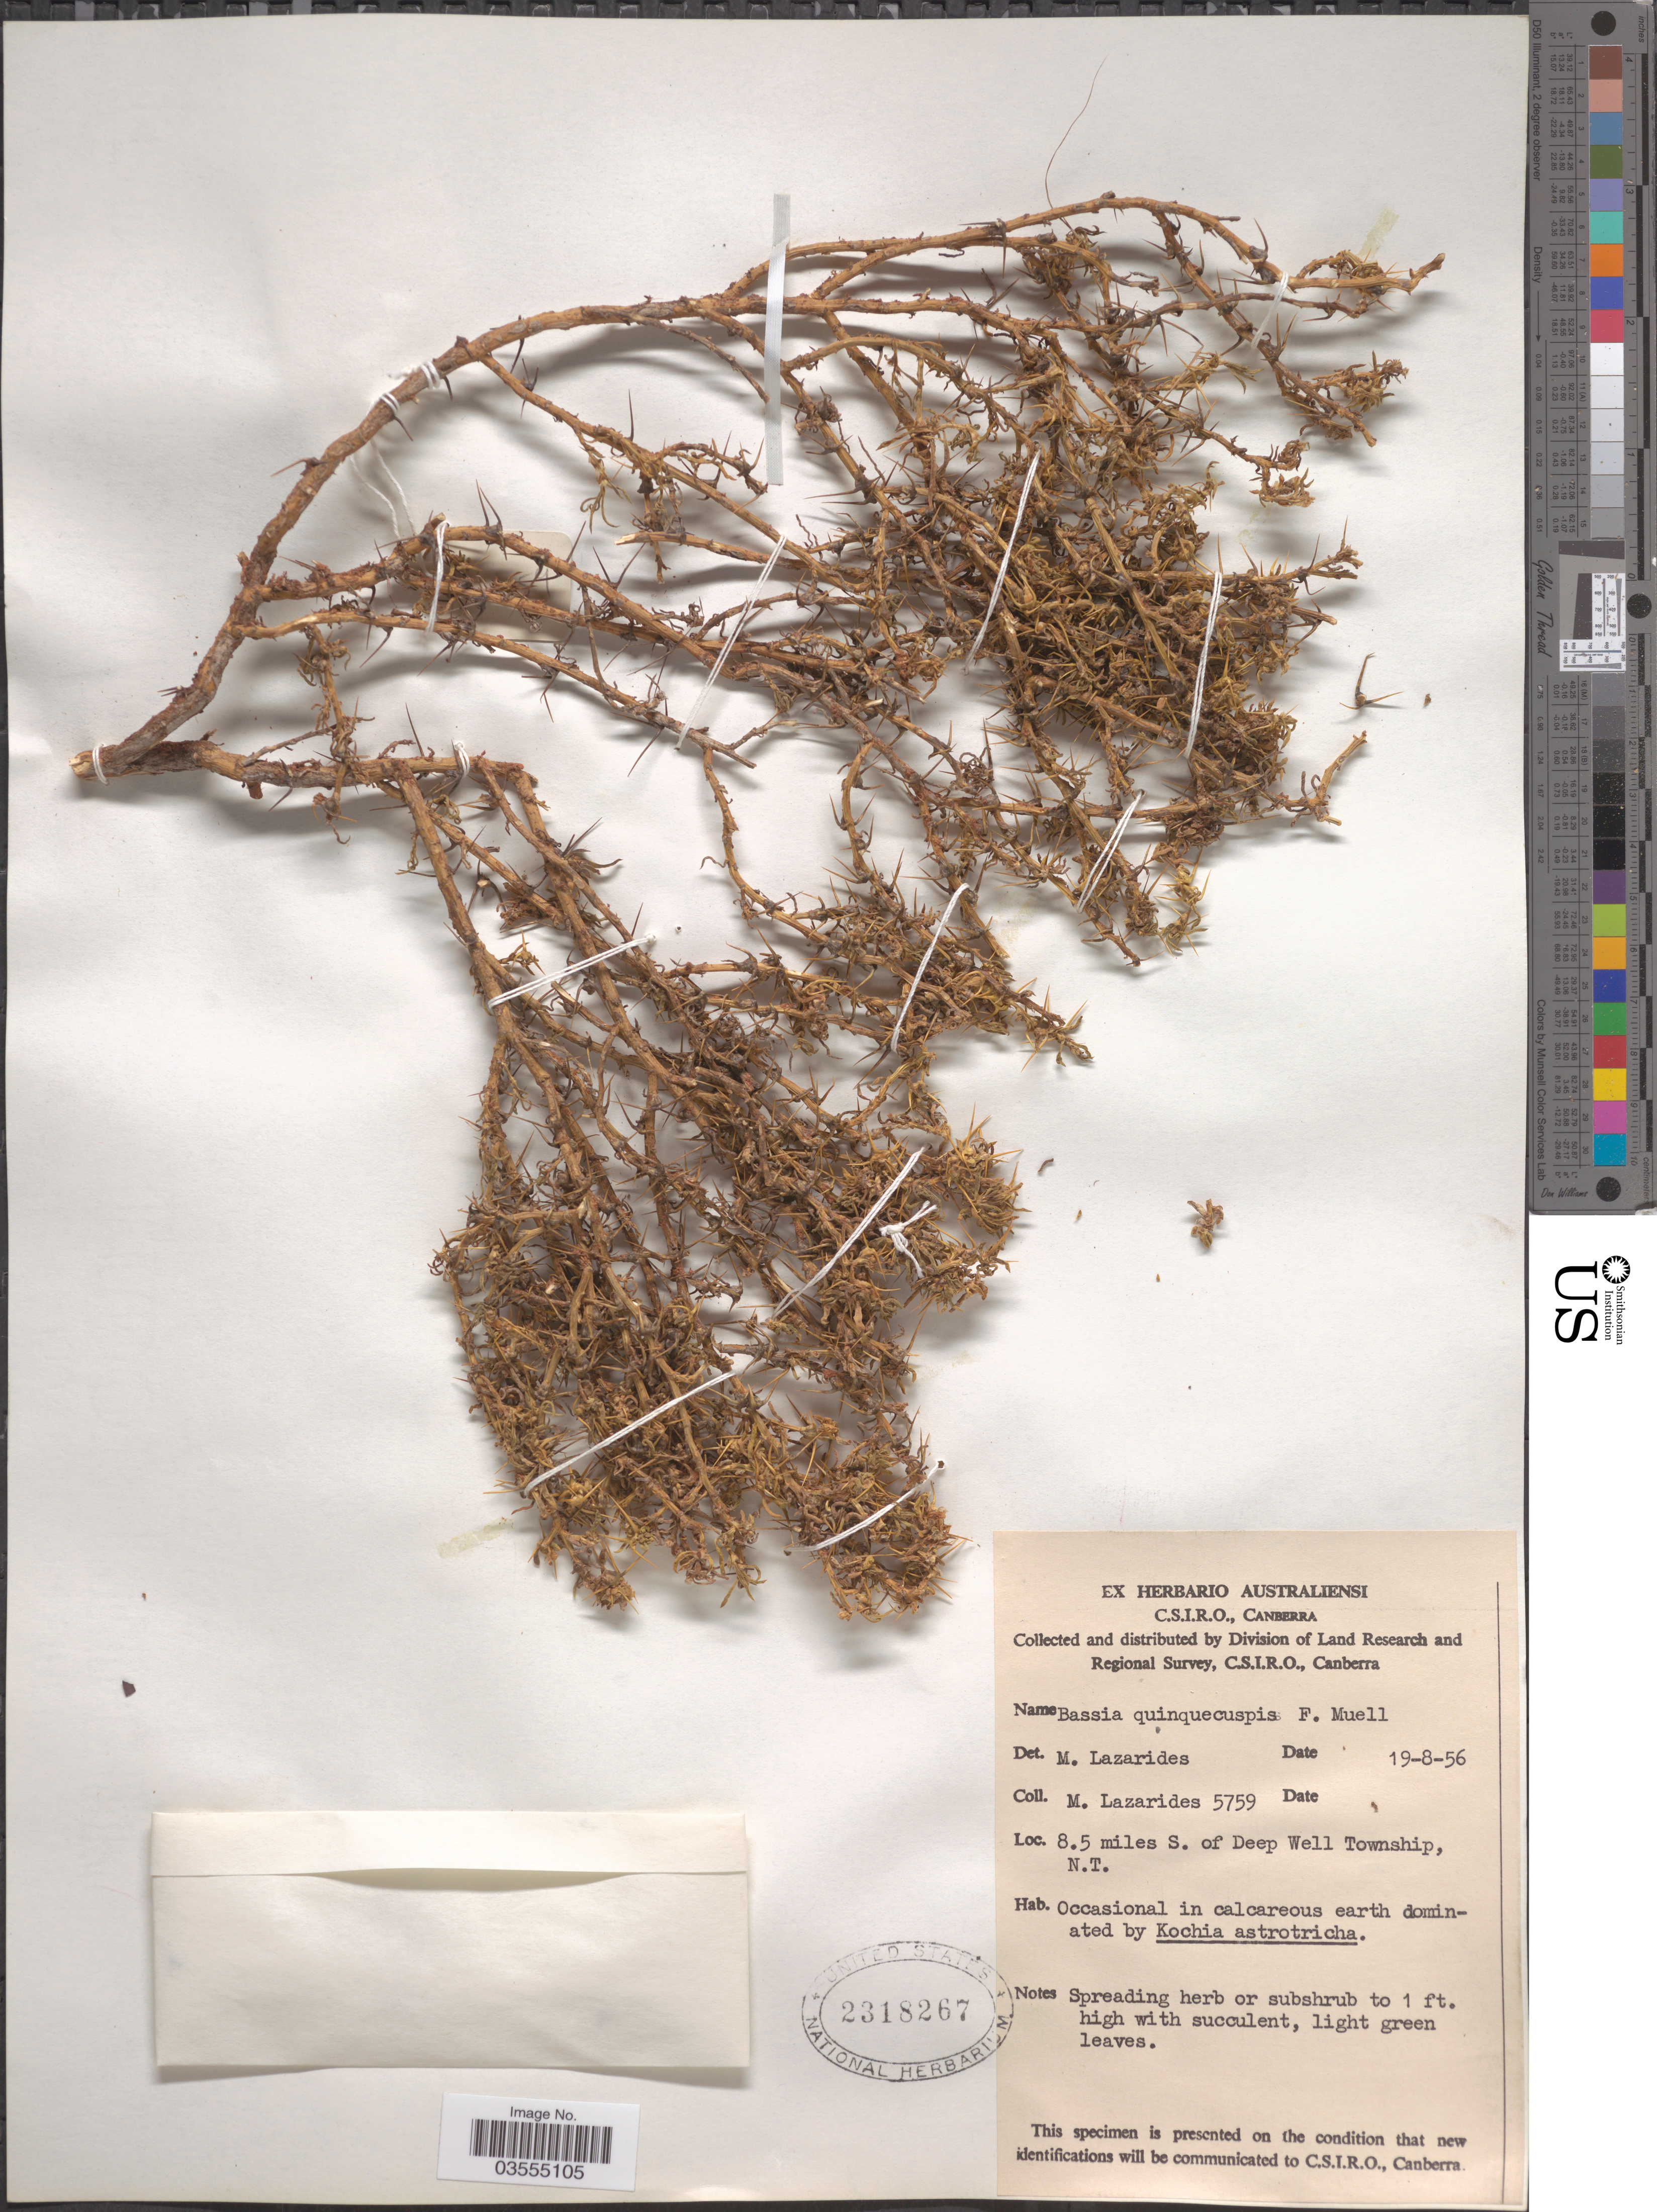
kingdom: Plantae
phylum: Tracheophyta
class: Magnoliopsida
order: Caryophyllales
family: Amaranthaceae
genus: Sclerolaena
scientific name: Sclerolaena cuneata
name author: Paul G. Wilson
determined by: Wilson, Paul G.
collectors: M. Lazarides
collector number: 5759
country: Australia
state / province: Northern Territory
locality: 8.5 miles S. of Deep Well Township.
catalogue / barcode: US 2318267